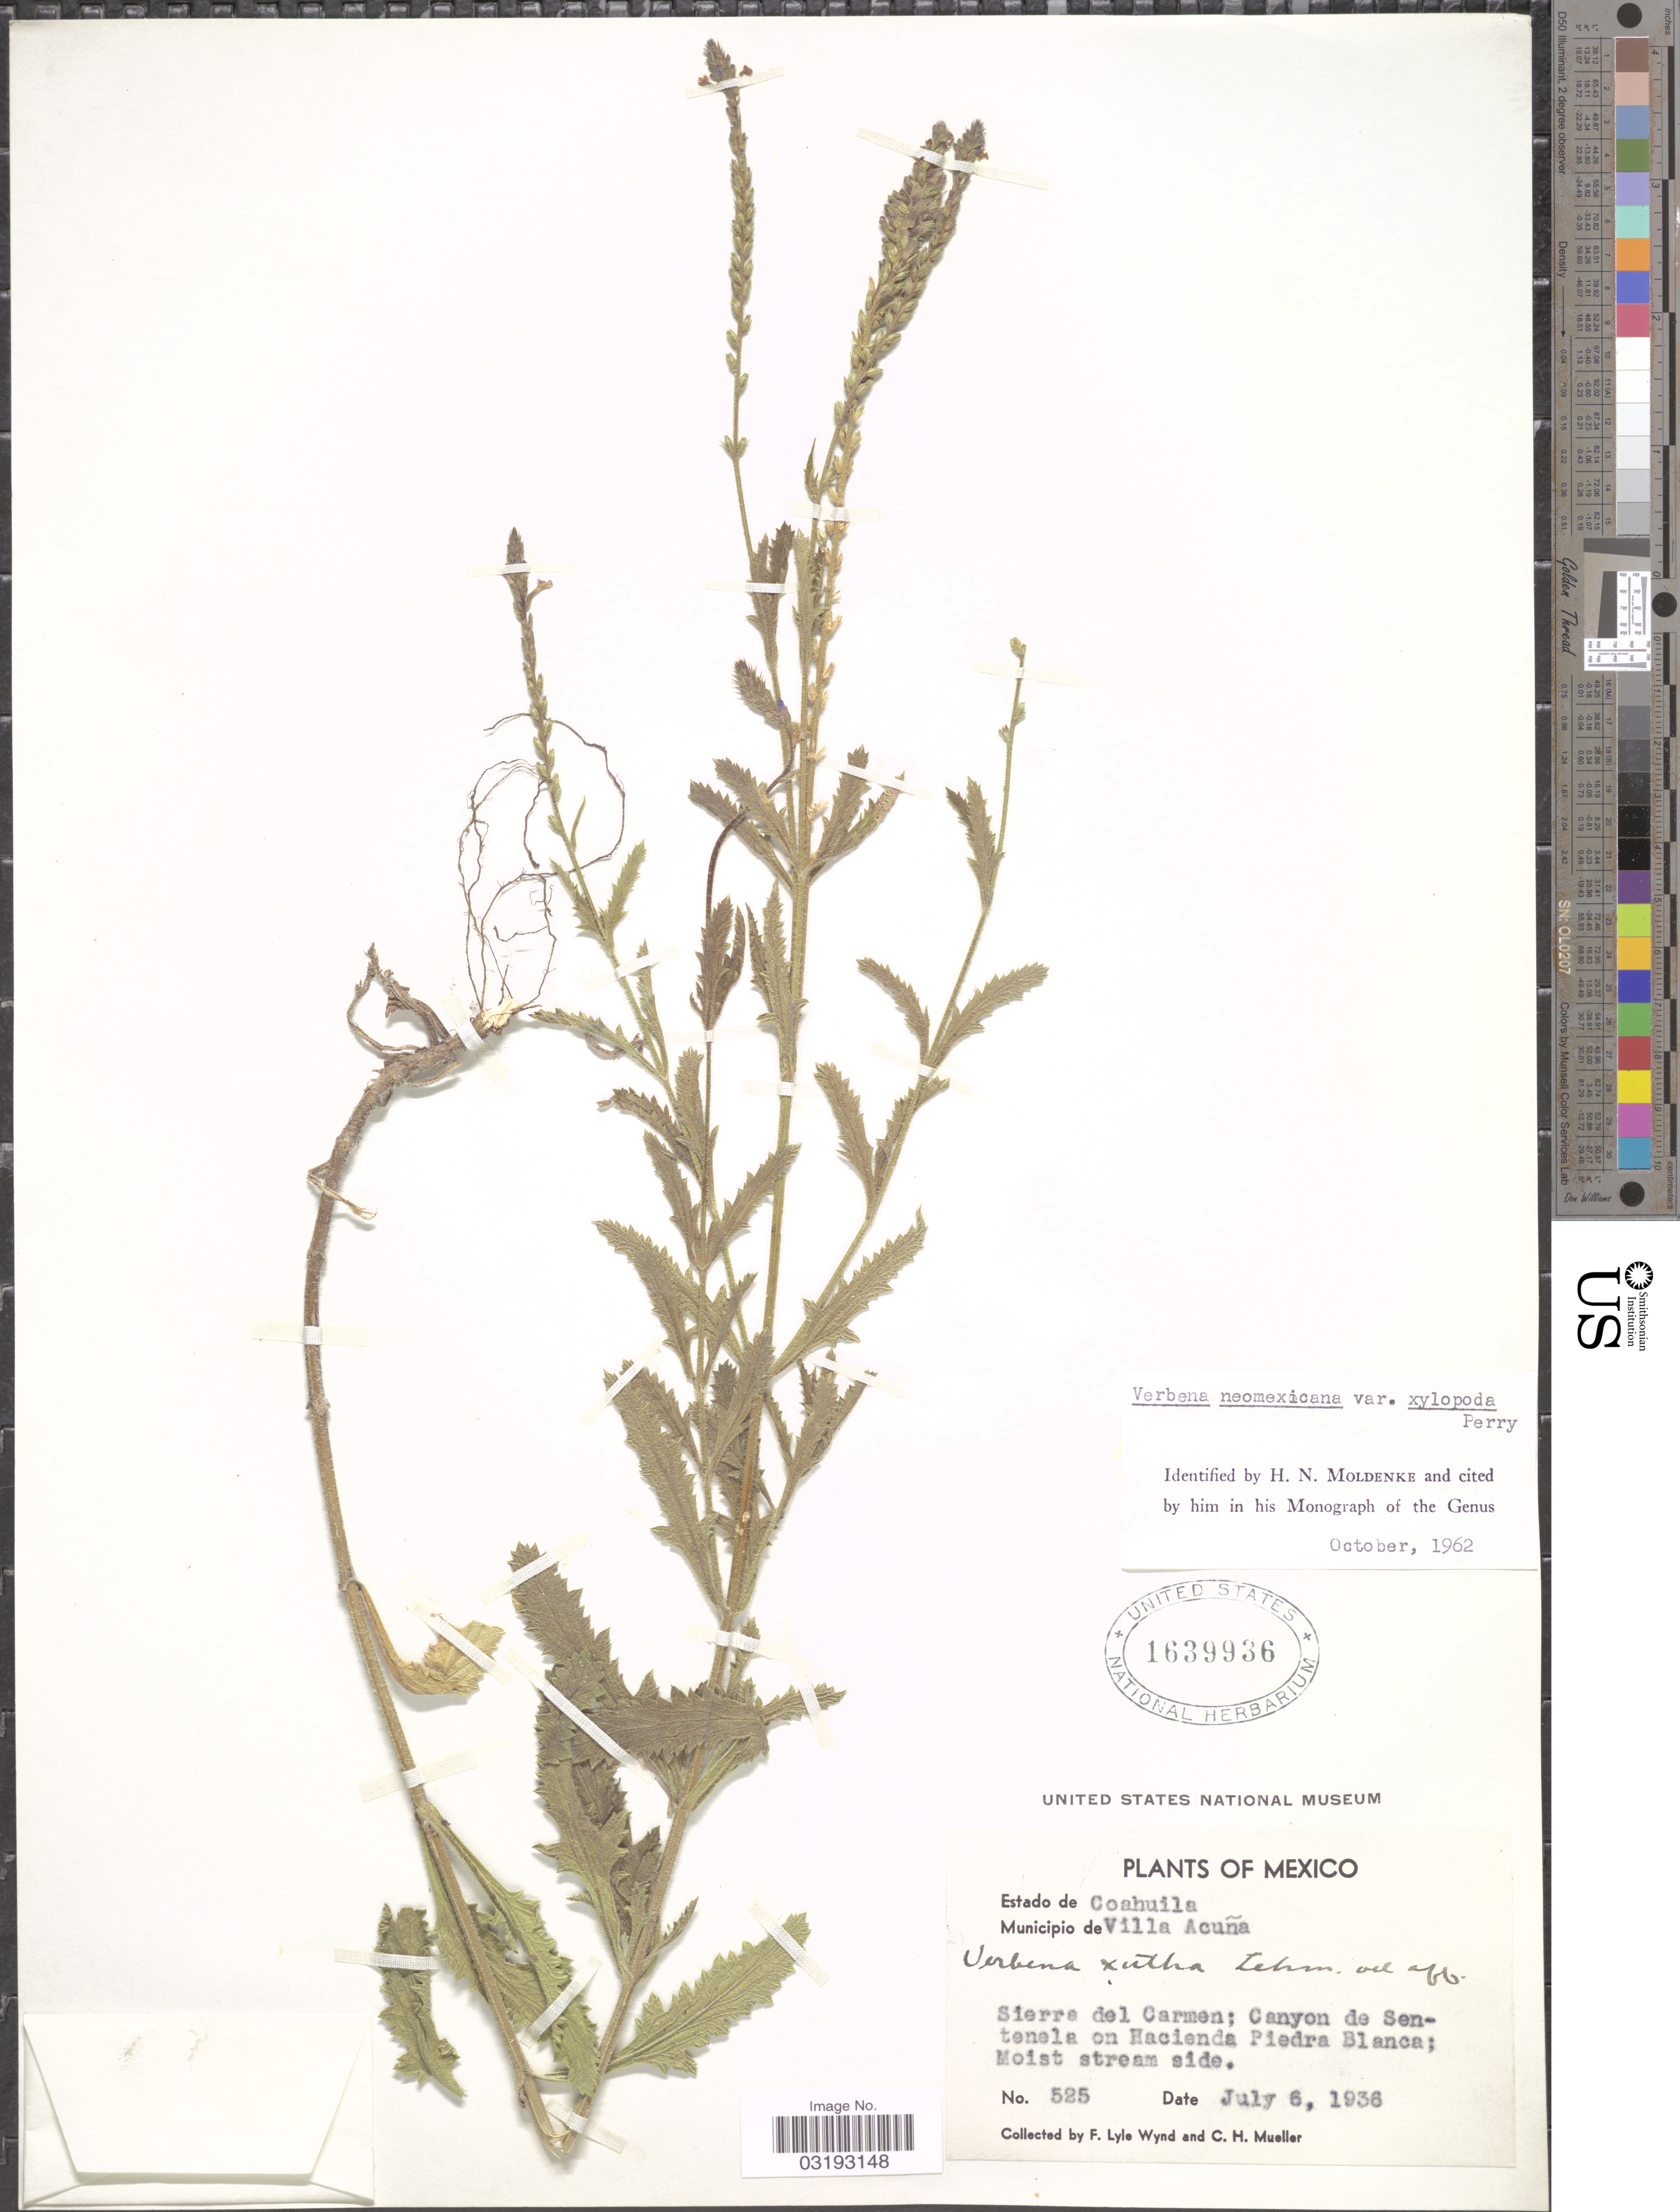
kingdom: Plantae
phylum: Tracheophyta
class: Magnoliopsida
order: Lamiales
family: Verbenaceae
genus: Verbena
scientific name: Verbena neomexicana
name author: (A. Gray) Small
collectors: F. L. Wynd & C. H. Mueller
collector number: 525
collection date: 1936-07-06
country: Mexico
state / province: Coahuila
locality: Municipio de Villa Acuña. Sierra del Carmen; Canyon de Sentenela on Hacienda Piedra Blanca.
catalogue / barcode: US 1639936